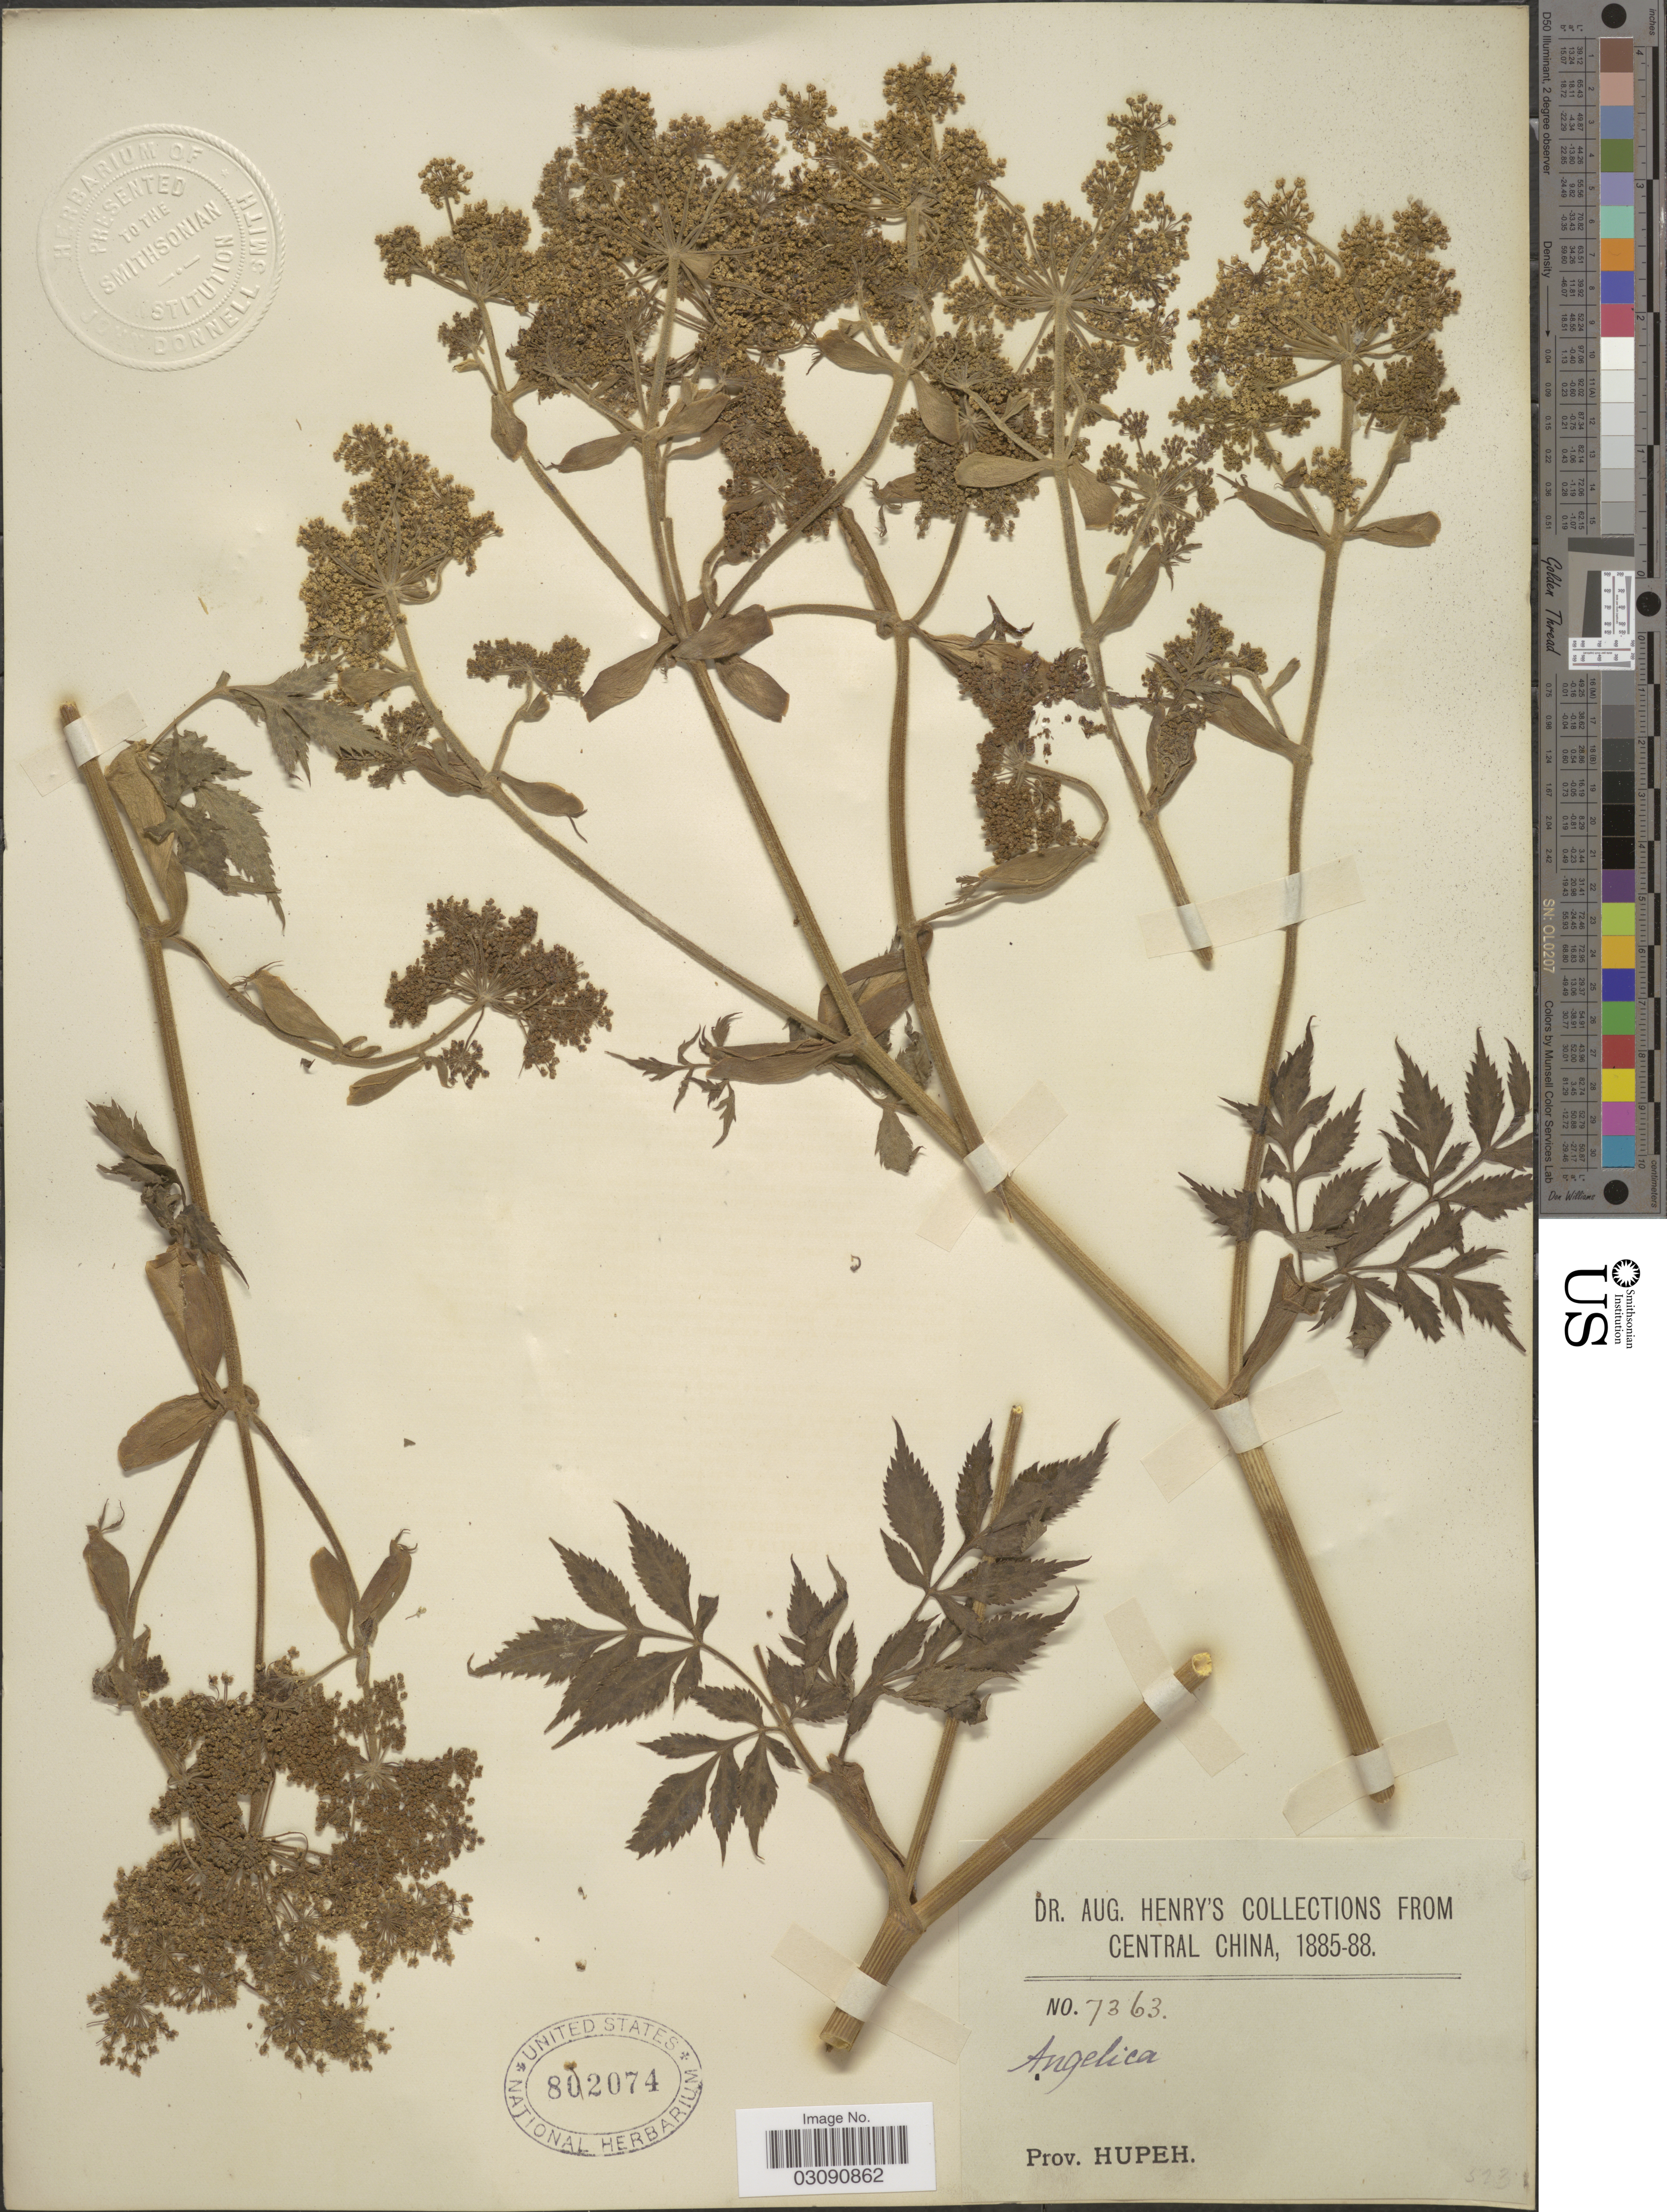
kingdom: Plantae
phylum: Tracheophyta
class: Magnoliopsida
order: Apiales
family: Apiaceae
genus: Angelica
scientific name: Angelica sp.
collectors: A. Henry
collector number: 7363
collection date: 1885/1888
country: China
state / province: Hubei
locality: Prov. Hupeh, Central China.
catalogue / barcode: US 802074